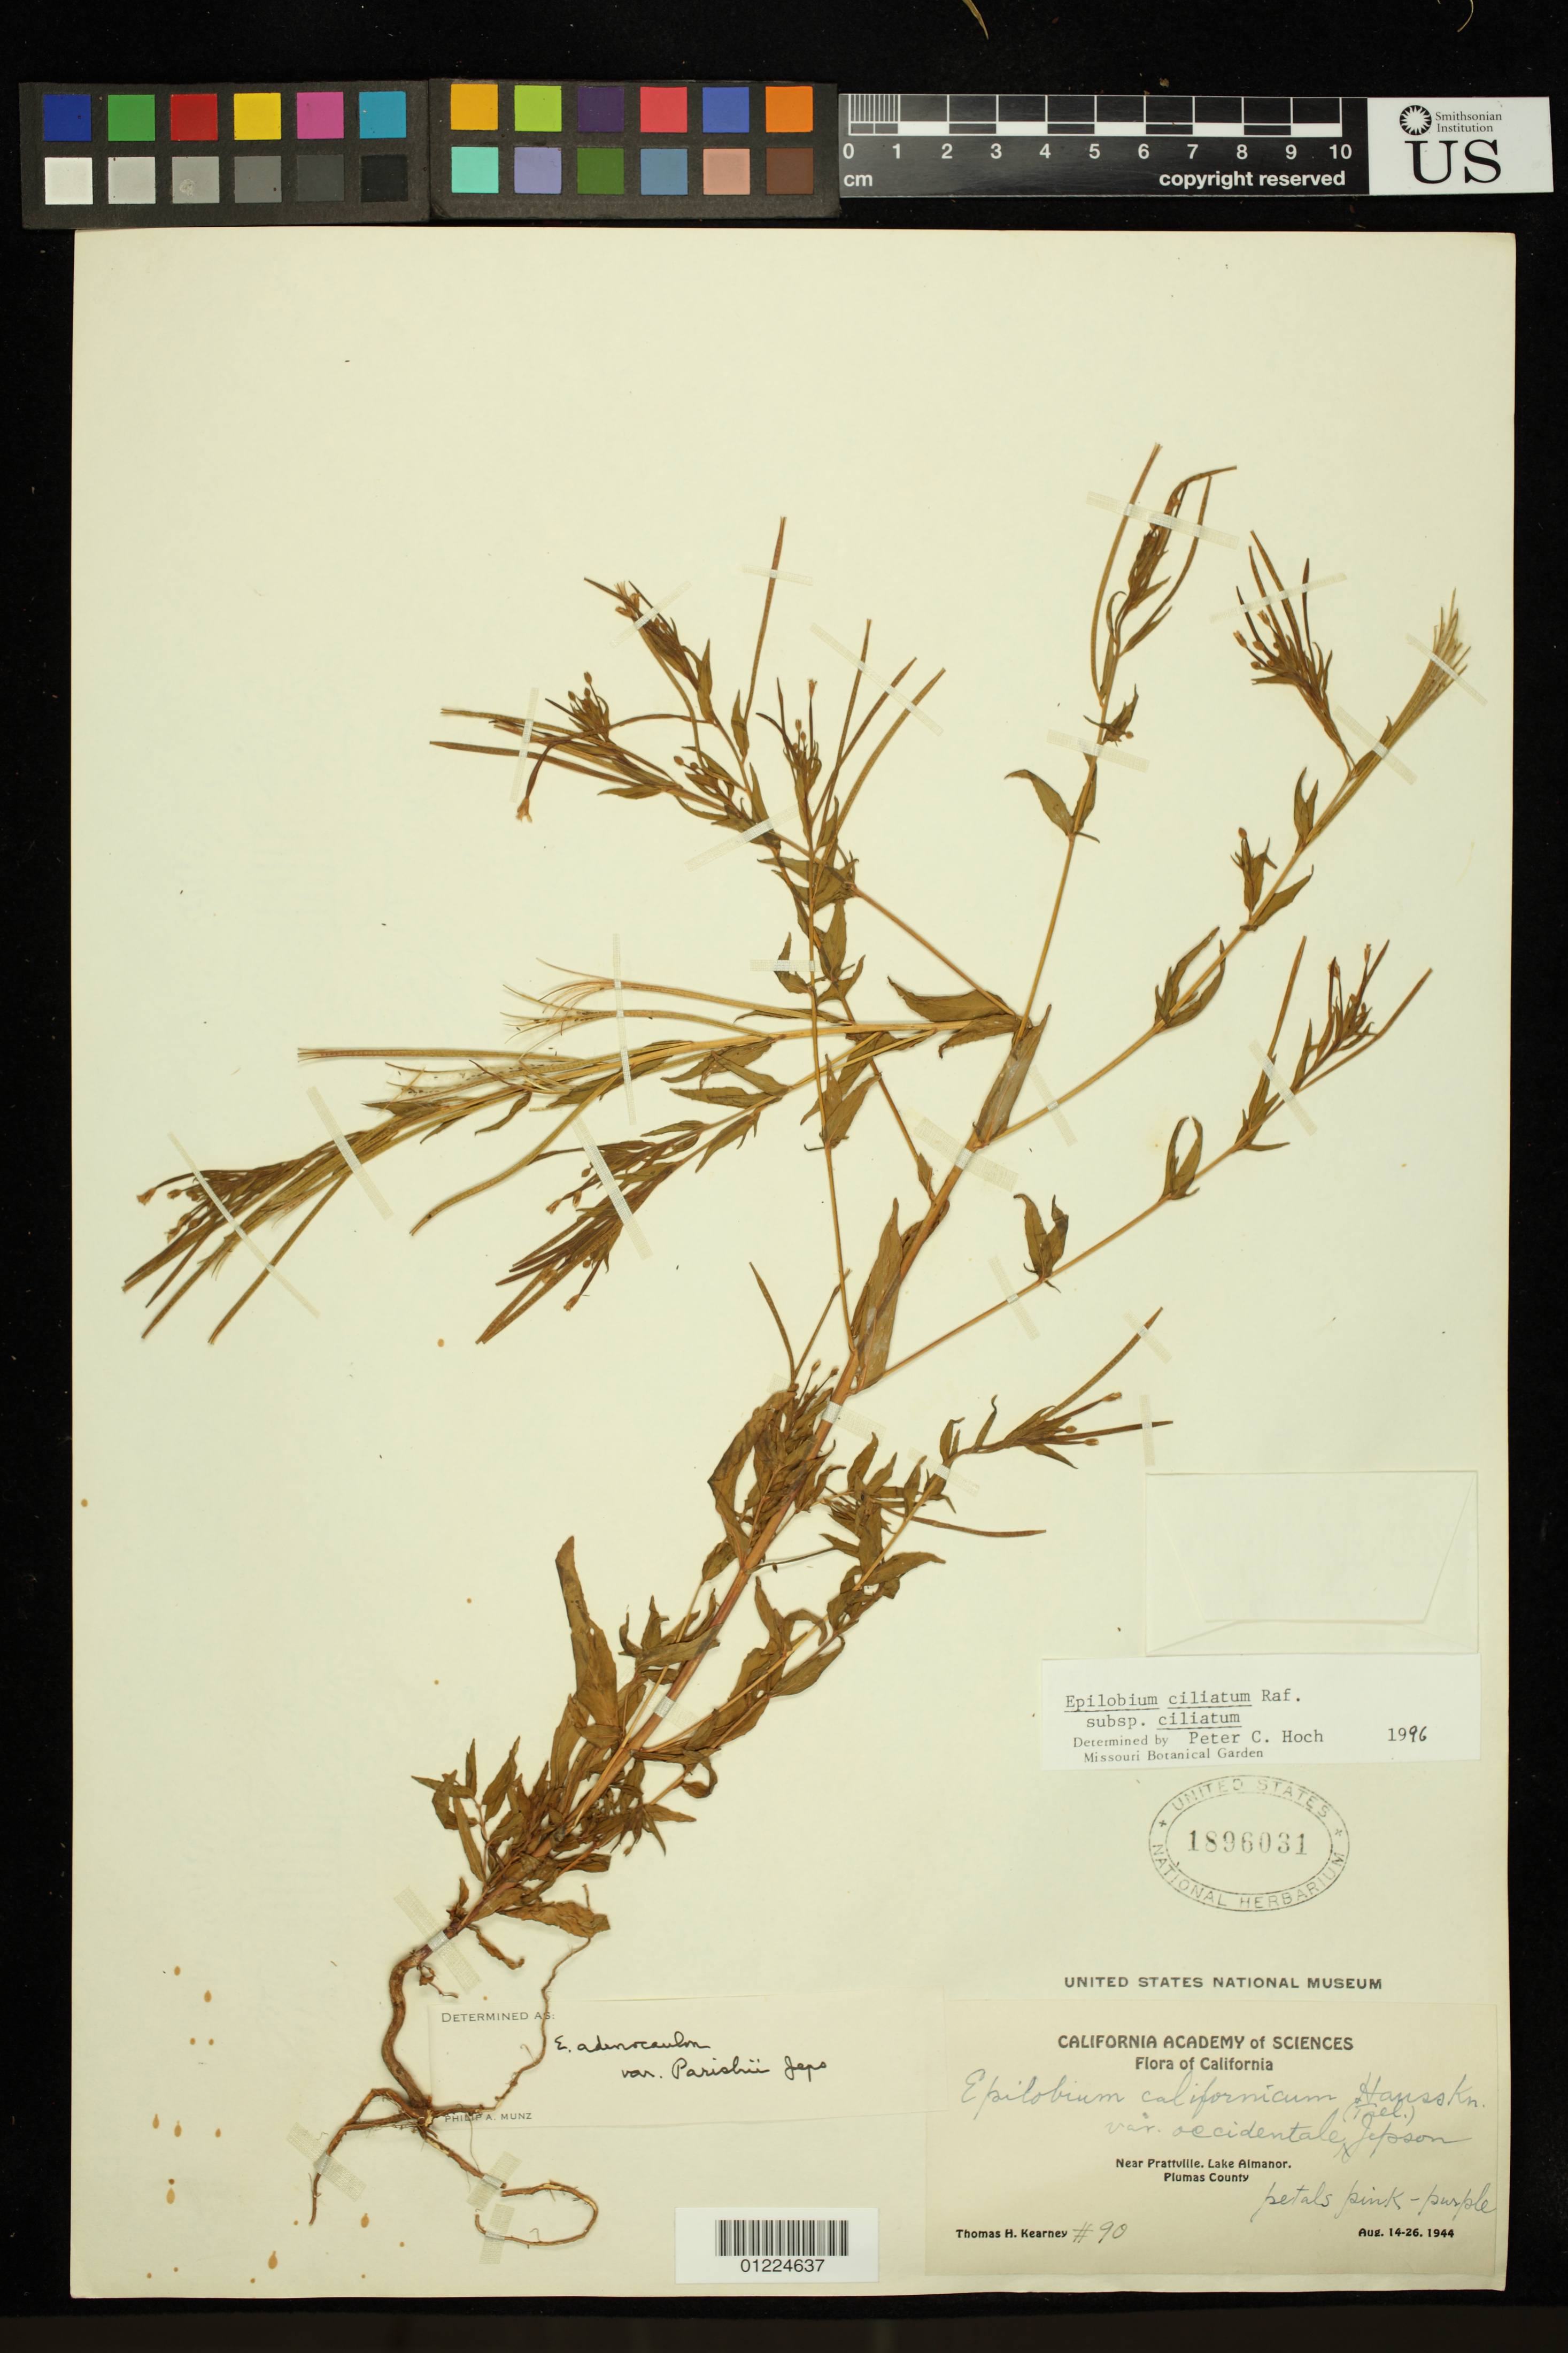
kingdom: Plantae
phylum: Tracheophyta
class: Magnoliopsida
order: Myrtales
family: Onagraceae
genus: Epilobium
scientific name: Epilobium ciliatum subsp. ciliatum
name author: Raf.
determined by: Hoch, P. C.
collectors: T. H. Kearney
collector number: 90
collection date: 1844-08-14/1944-08-26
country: United States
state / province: California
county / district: Plumas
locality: near Prattville, Lake Almanor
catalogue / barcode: US 1896031